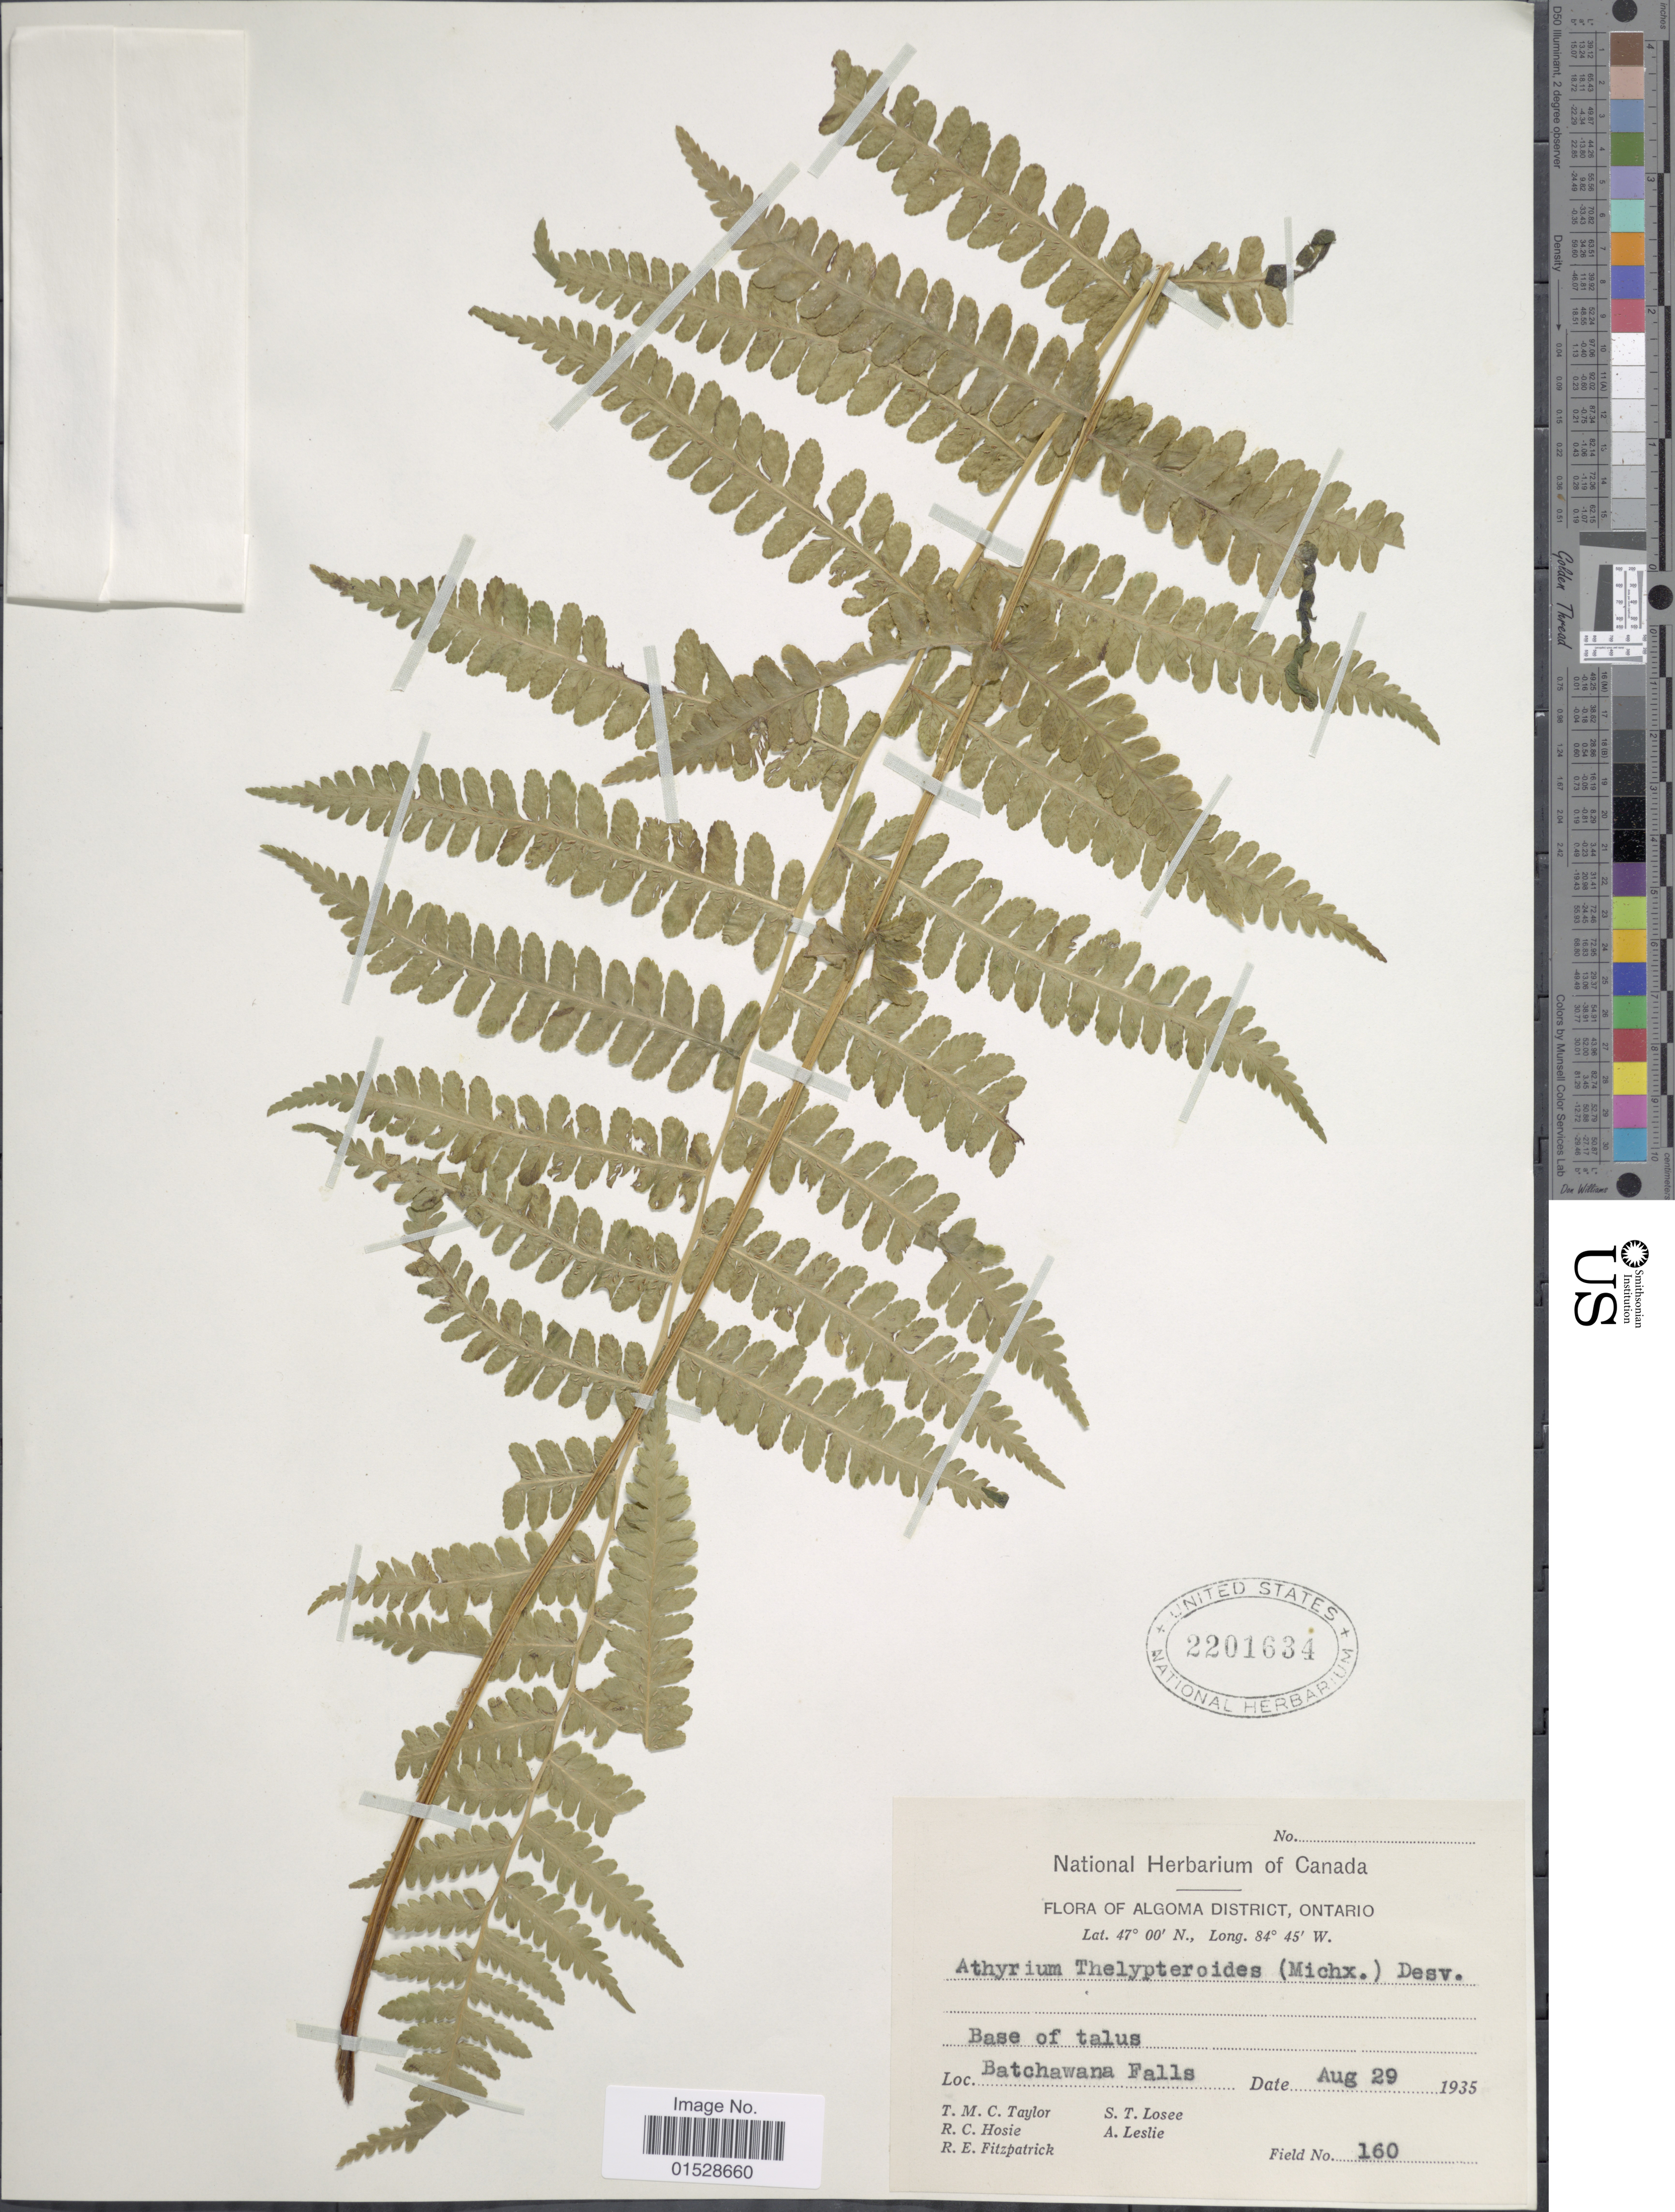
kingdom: Plantae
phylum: Tracheophyta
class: Polypodiopsida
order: Polypodiales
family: Athyriaceae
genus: Deparia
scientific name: Deparia acrostichoides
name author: (Sw.) M. Kato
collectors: T. M. C. Taylor, R. Hosie, R. Fitzpatrick, S. Losee & A. Leslie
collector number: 160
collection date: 1935-08-29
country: Canada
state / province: Ontario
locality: Algoma District, Ontario, Base of talus, Batchawana Falls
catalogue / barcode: US 2201634